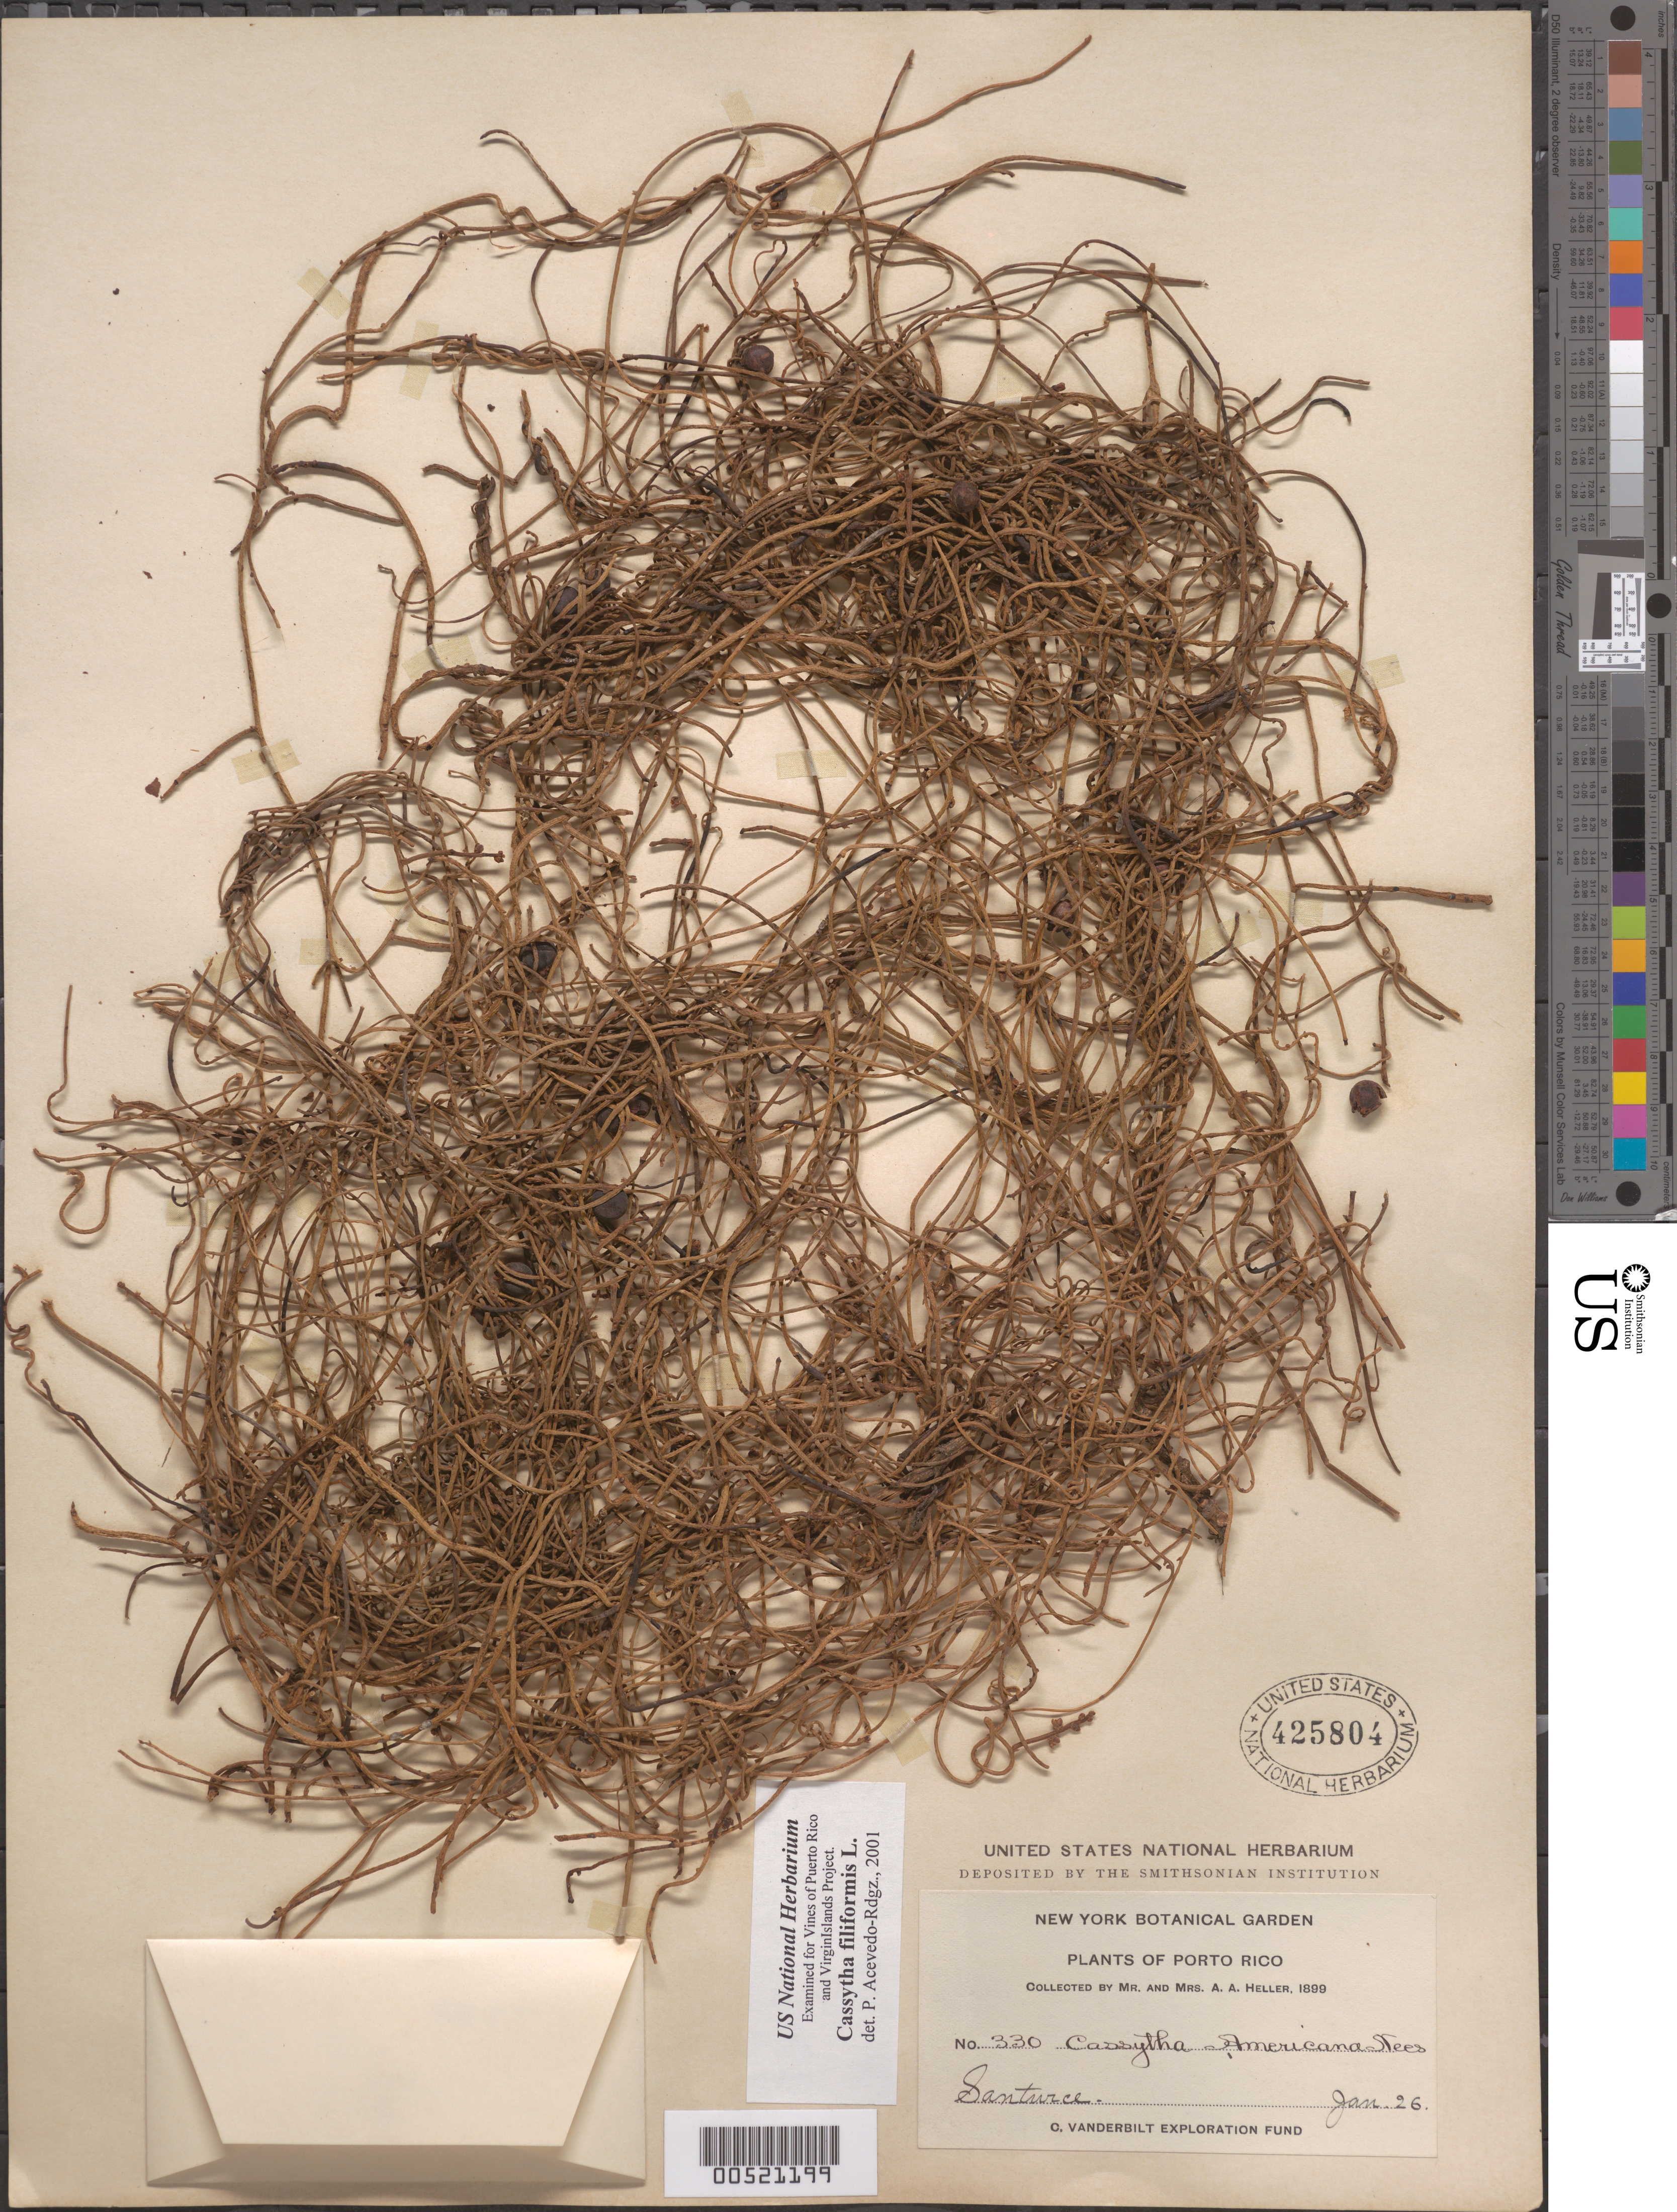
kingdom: Plantae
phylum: Tracheophyta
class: Magnoliopsida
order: Laurales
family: Lauraceae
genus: Cassytha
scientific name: Cassytha filiformis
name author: L.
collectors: A. A. Heller & E. G. Heller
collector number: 330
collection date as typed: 26 Jan 1899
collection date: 1899-01-26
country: Puerto Rico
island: Greater Antilles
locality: Santurce.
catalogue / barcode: US 425804